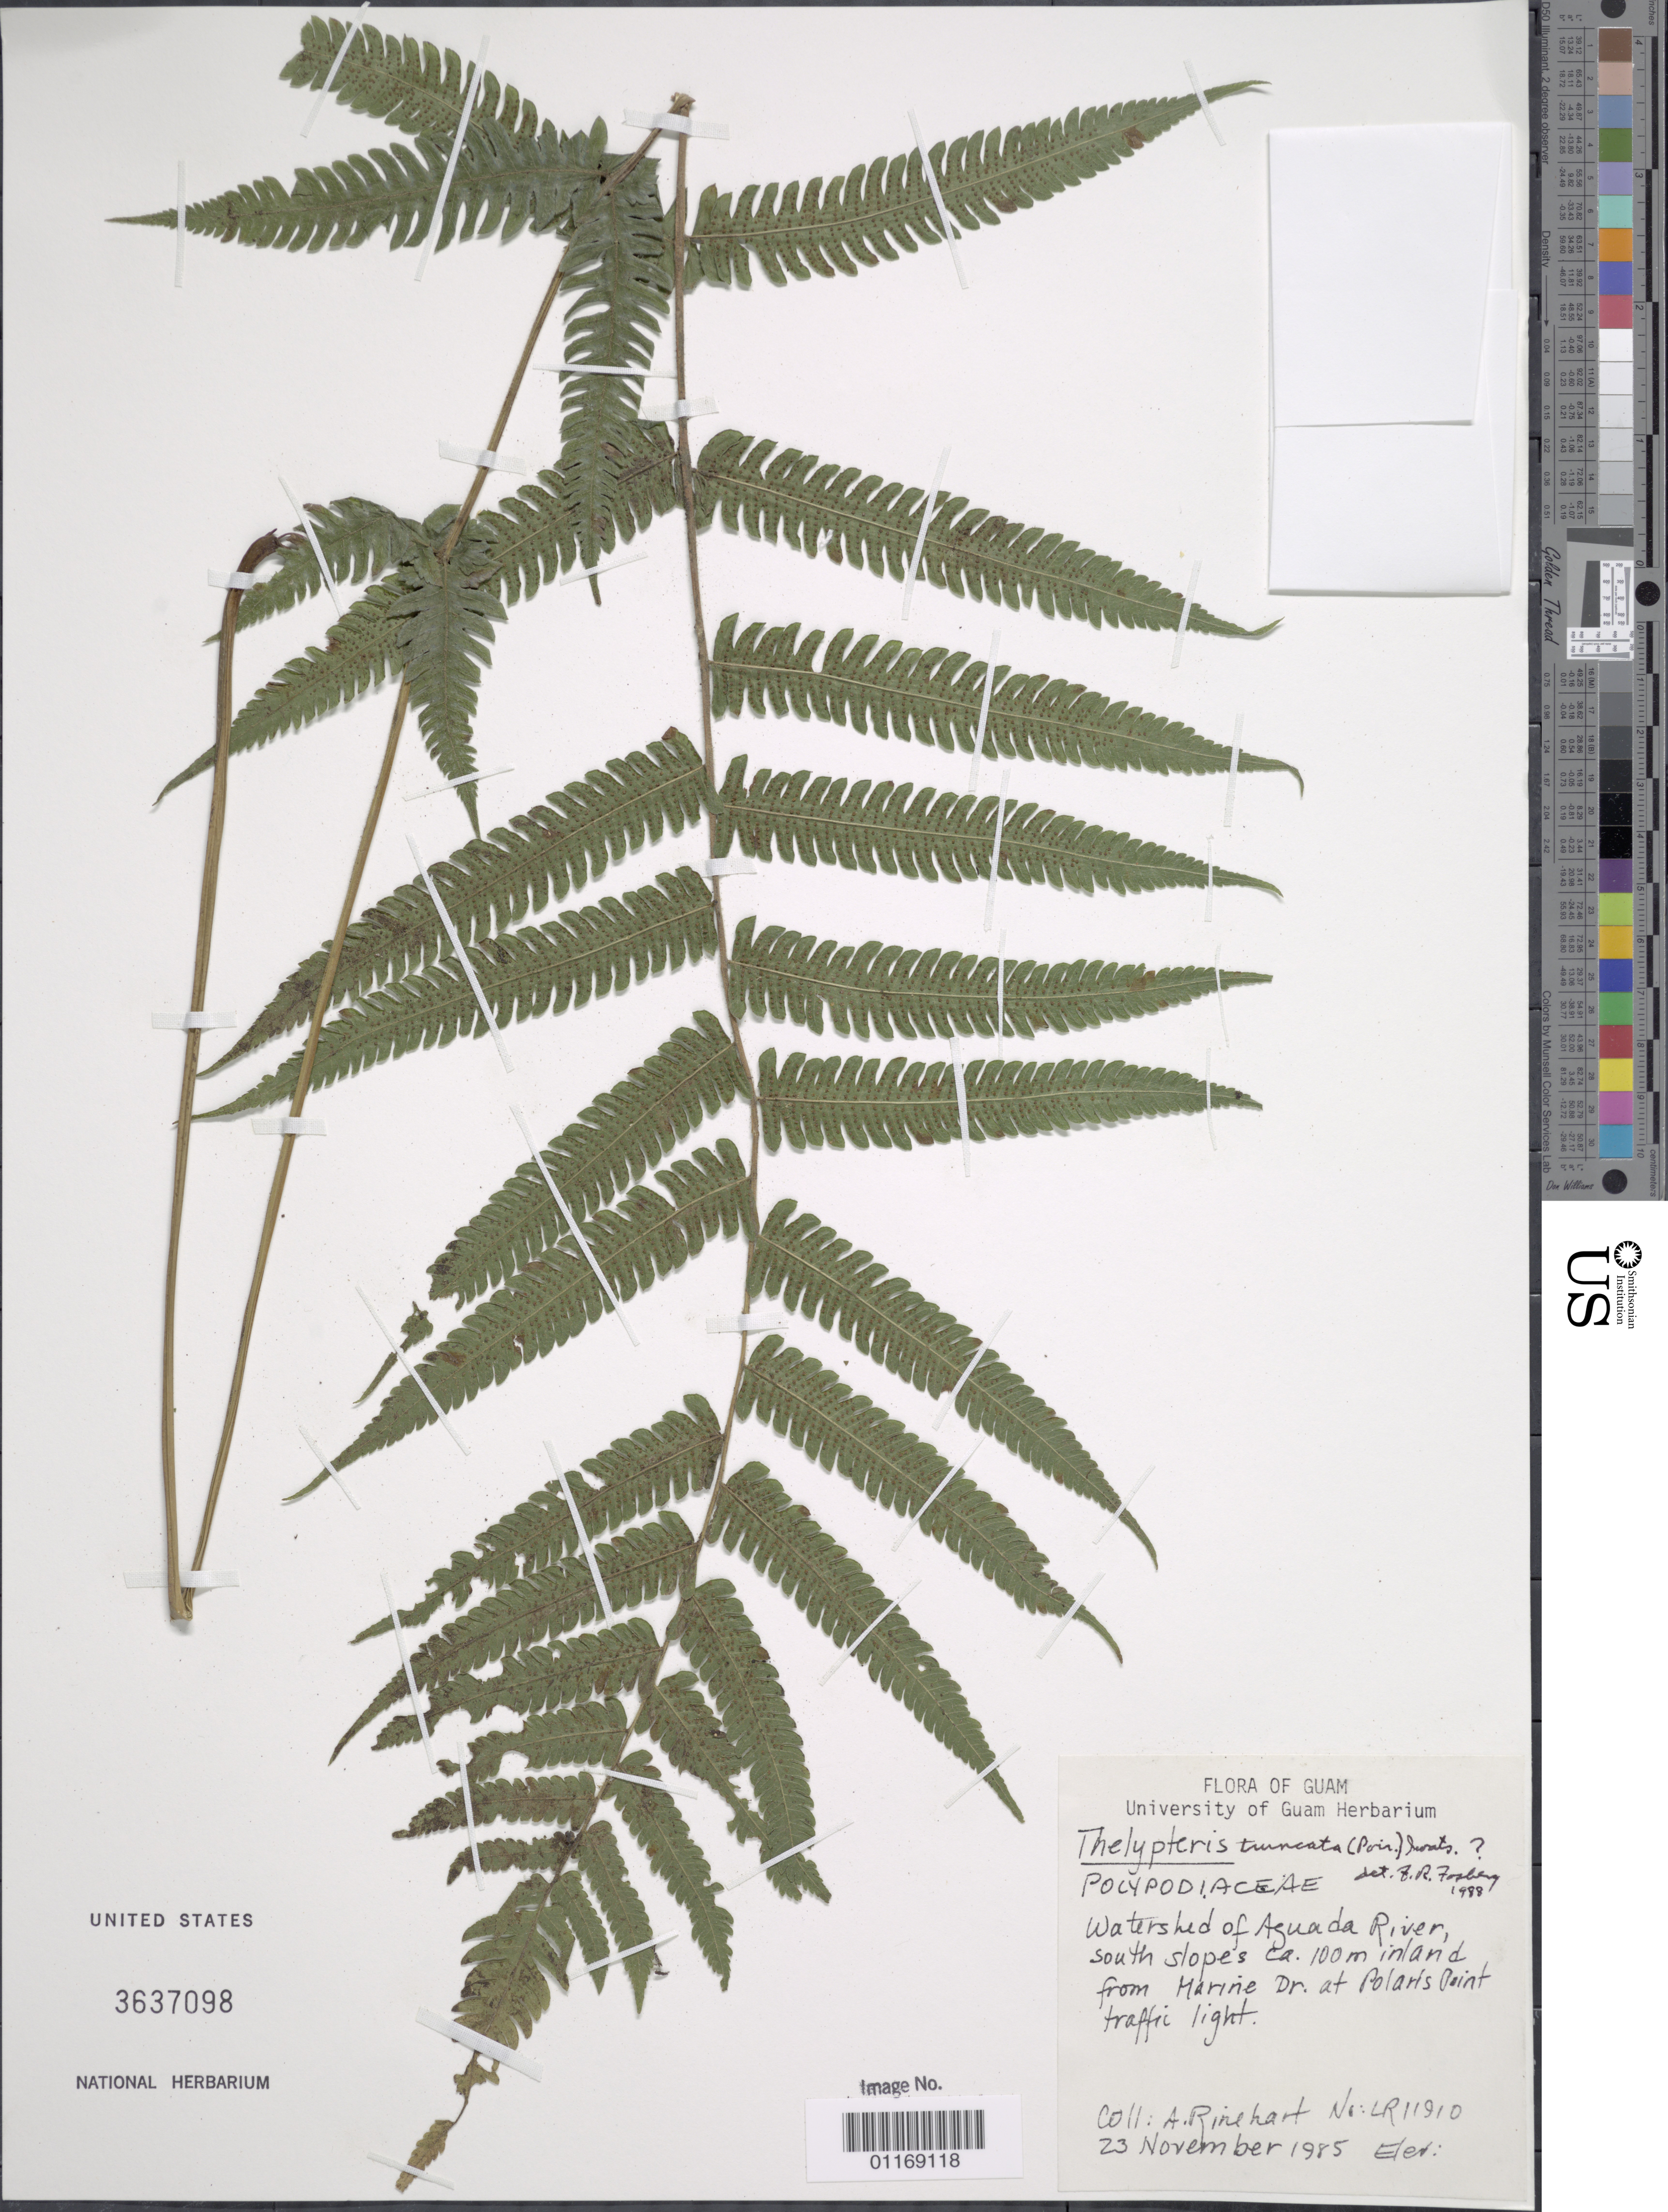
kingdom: Plantae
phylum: Tracheophyta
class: Polypodiopsida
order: Polypodiales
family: Thelypteridaceae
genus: Pneumatopteris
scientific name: Pneumatopteris truncata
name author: (Poir.) Holttum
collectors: A. Rinehart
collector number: LR11910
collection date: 1985-11-23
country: Guam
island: Guam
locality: Watershed of Aguada River, South slopes ca. 100 m inland from Marine Dr. at Polaris Point traffic light.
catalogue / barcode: US 3637098